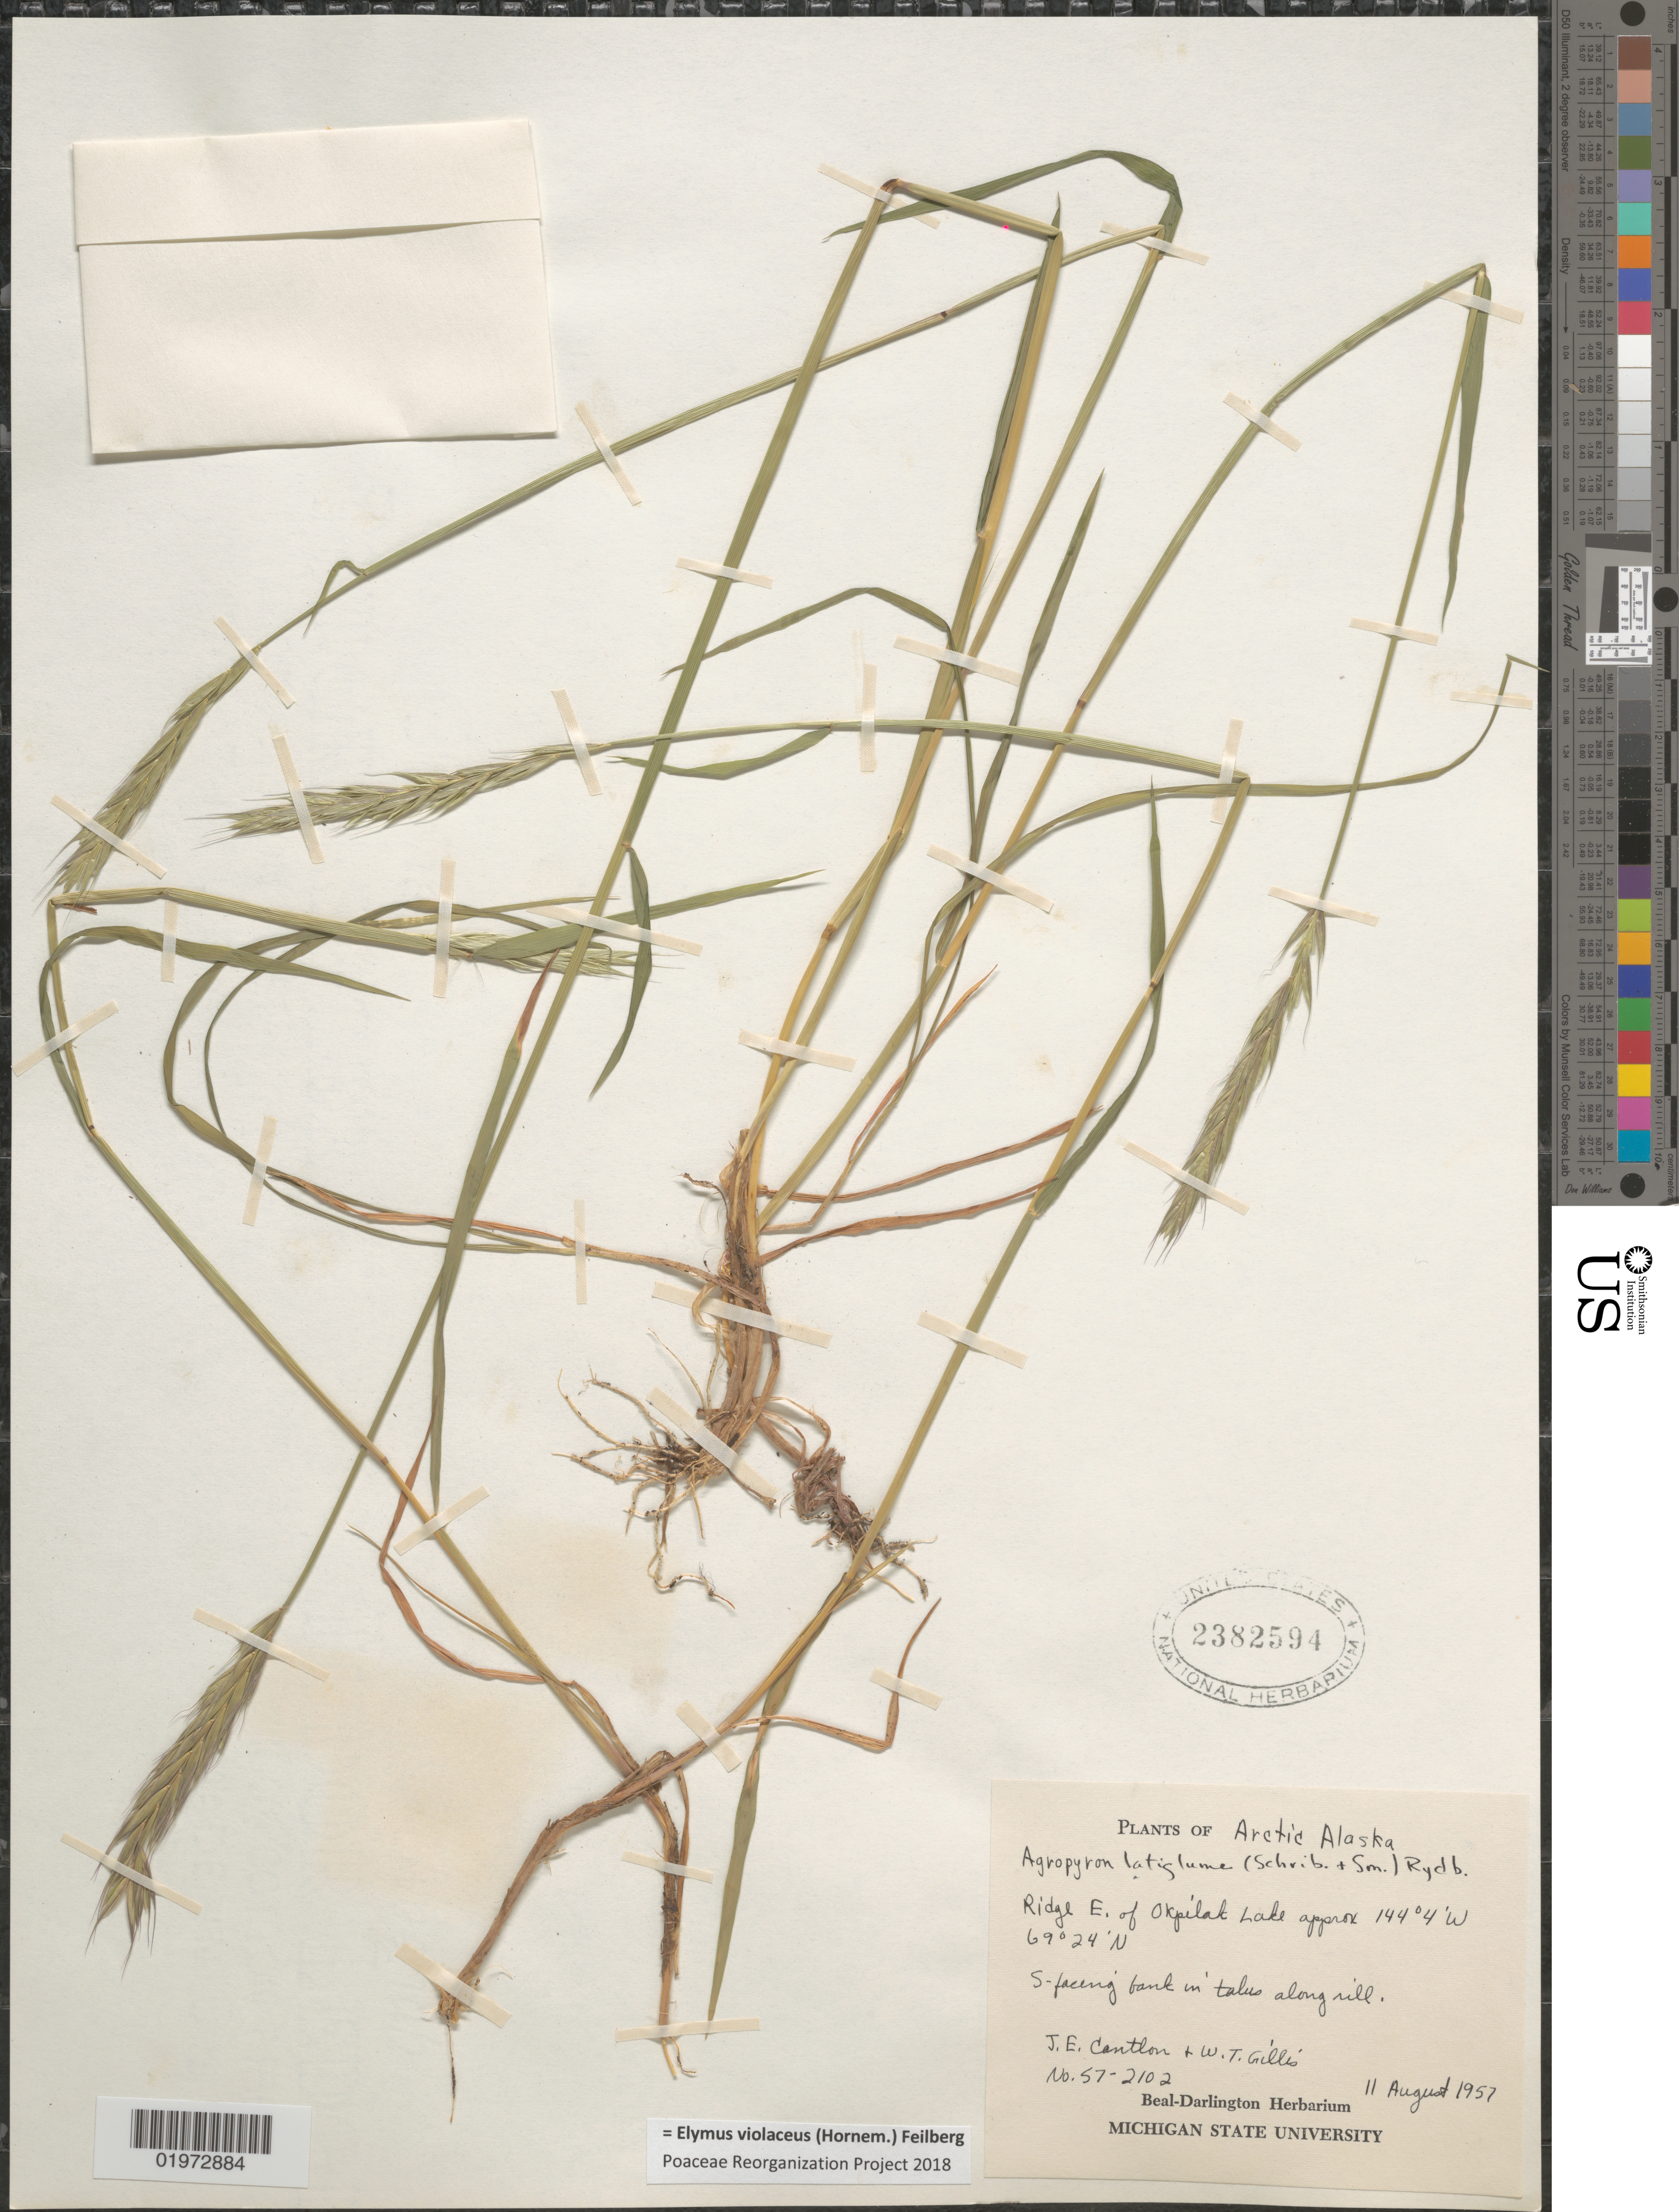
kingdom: Plantae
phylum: Tracheophyta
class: Liliopsida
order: Poales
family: Poaceae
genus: Elymus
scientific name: Elymus violaceus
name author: (Hornem.) Feilberg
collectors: J. Cantlon & W. T. Gillis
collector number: S7-2102*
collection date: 1957-08-11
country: United States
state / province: Alaska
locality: Arctic Alaska. Ridge E. of Okpilak Lake. S-facing bank.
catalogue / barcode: US 2382594